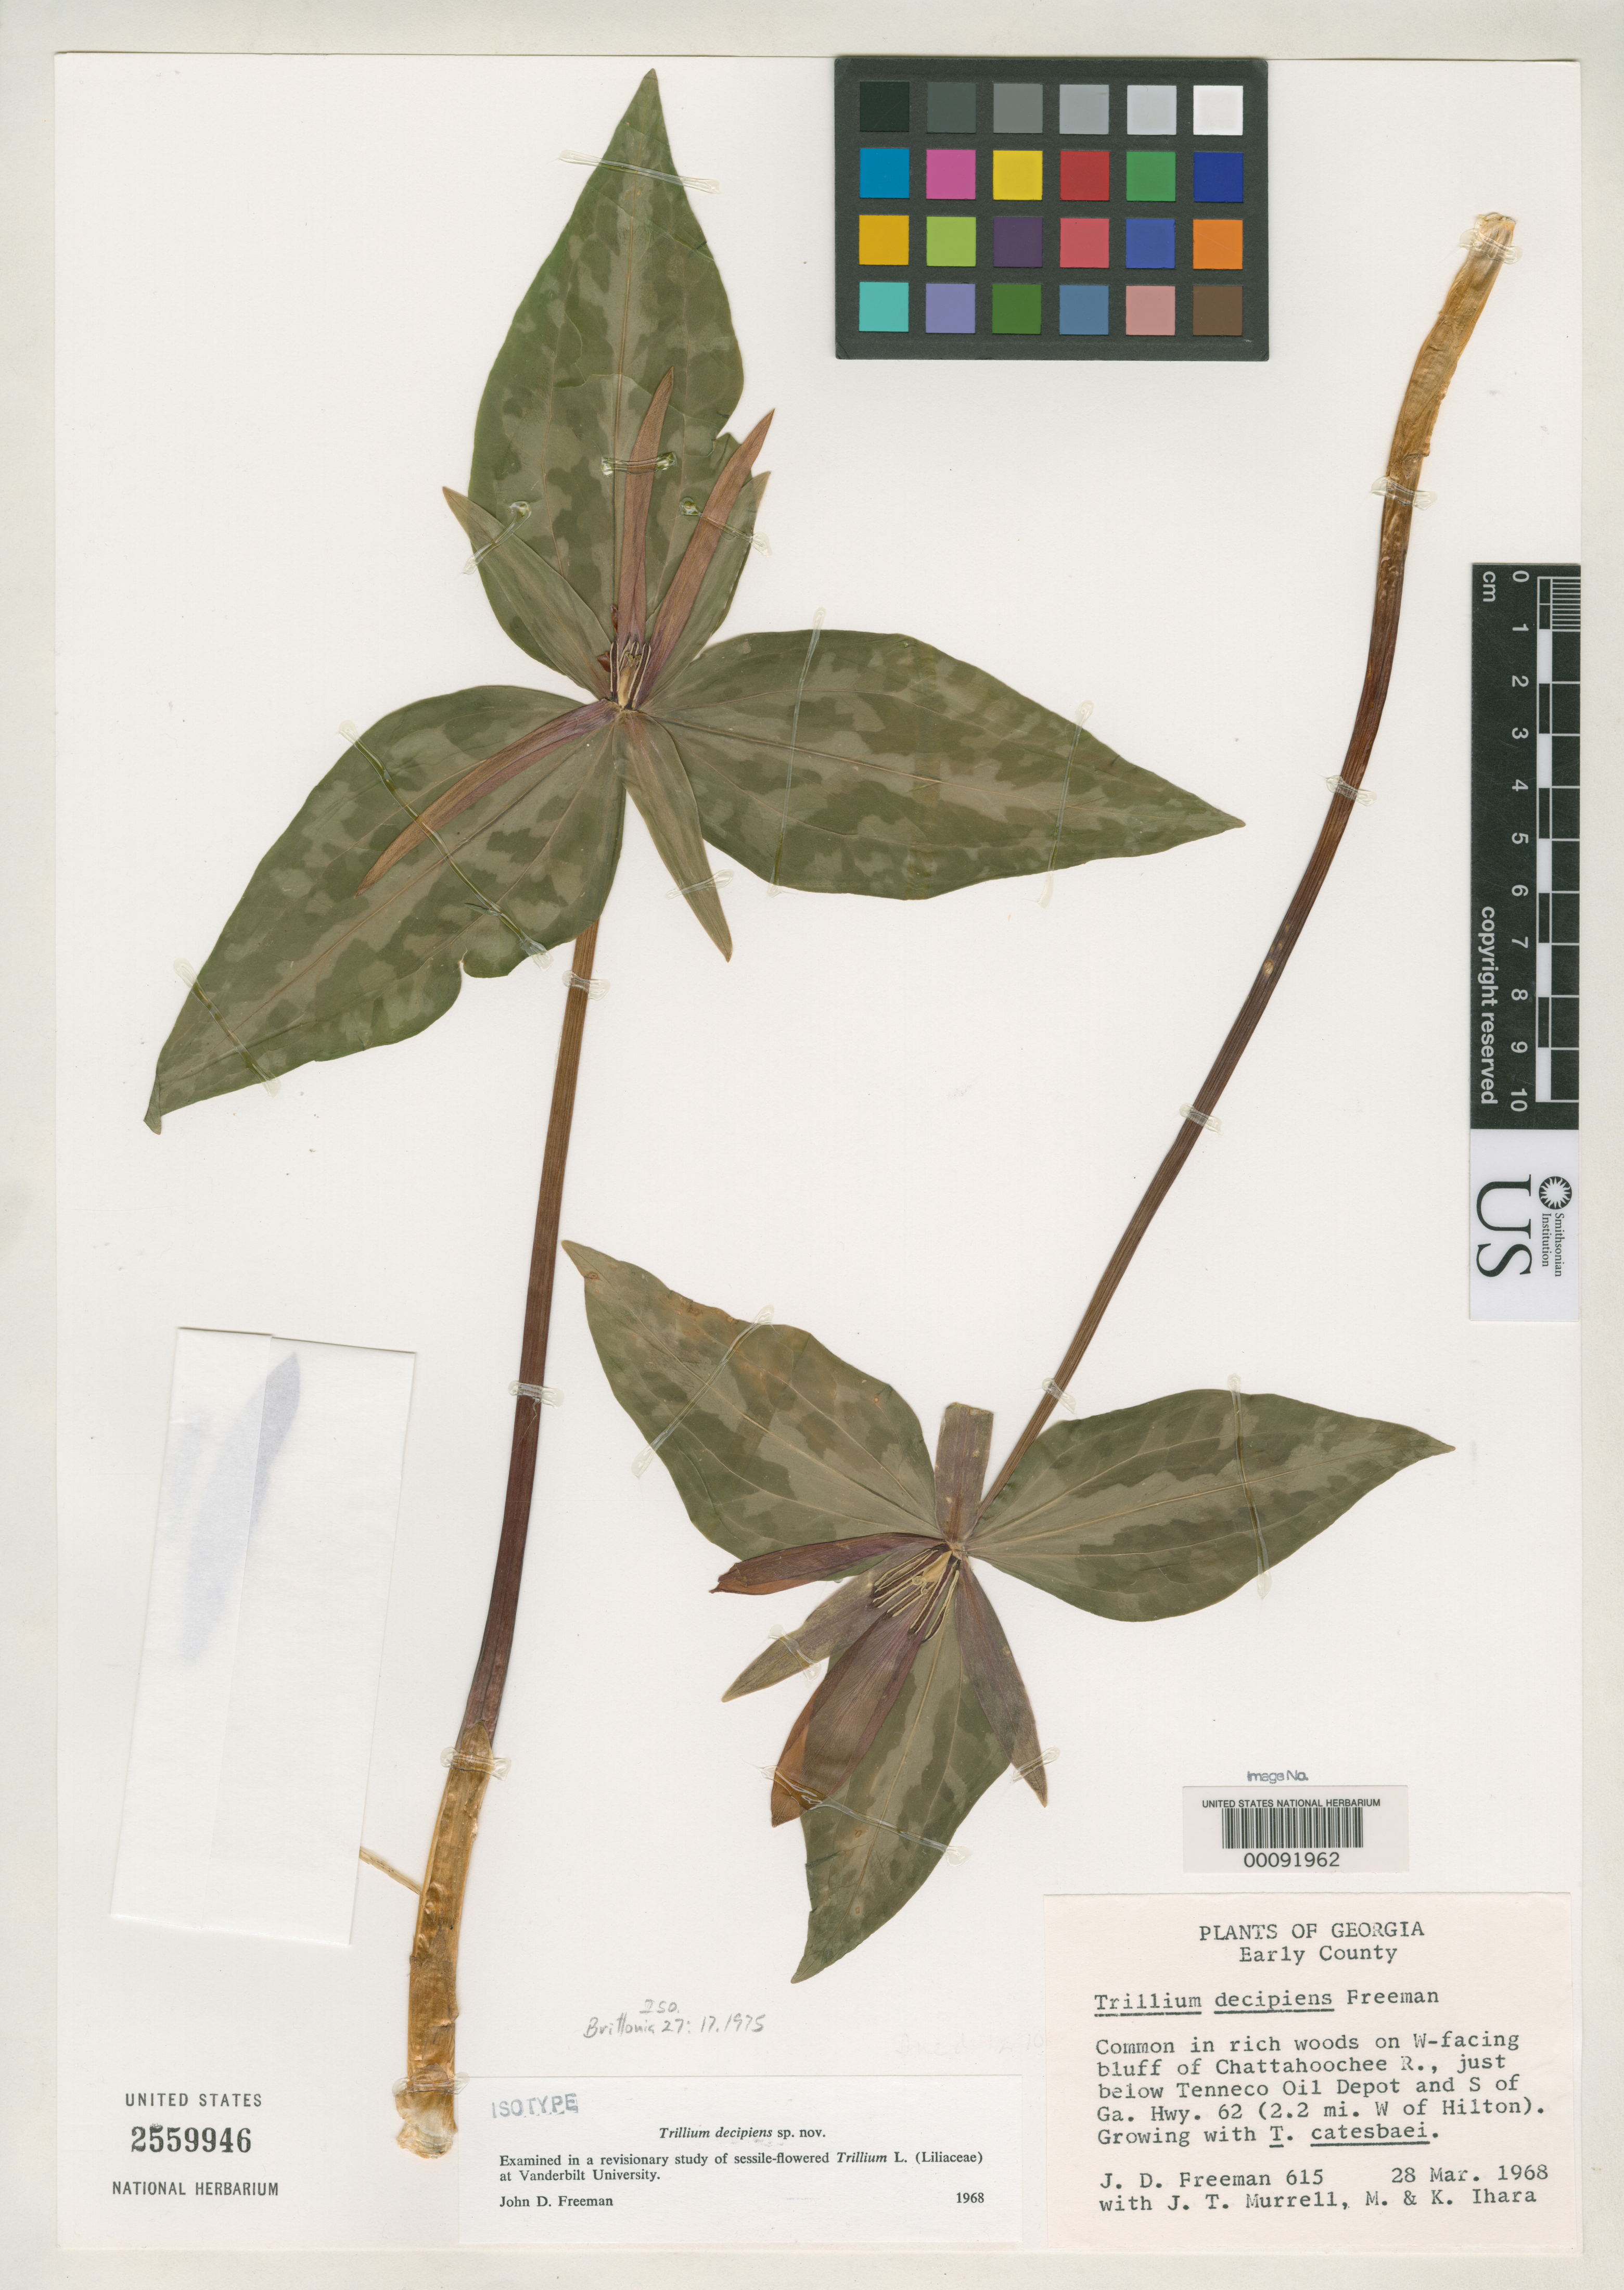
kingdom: Plantae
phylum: Tracheophyta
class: Liliopsida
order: Liliales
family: Melanthiaceae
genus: Trillium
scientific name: Trillium decipiens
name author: J. D. Freeman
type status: Isotype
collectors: J. Freeman, J. Murrell, M. Ihara & K. Ihara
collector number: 615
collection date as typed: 28 Mar 1968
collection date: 1968-03-28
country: United States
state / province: Georgia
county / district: Early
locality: W facing bluff of Chattahoochee river, just below Tenneco oil depot, 2.2 mi W of Hilton.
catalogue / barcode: US 2559946